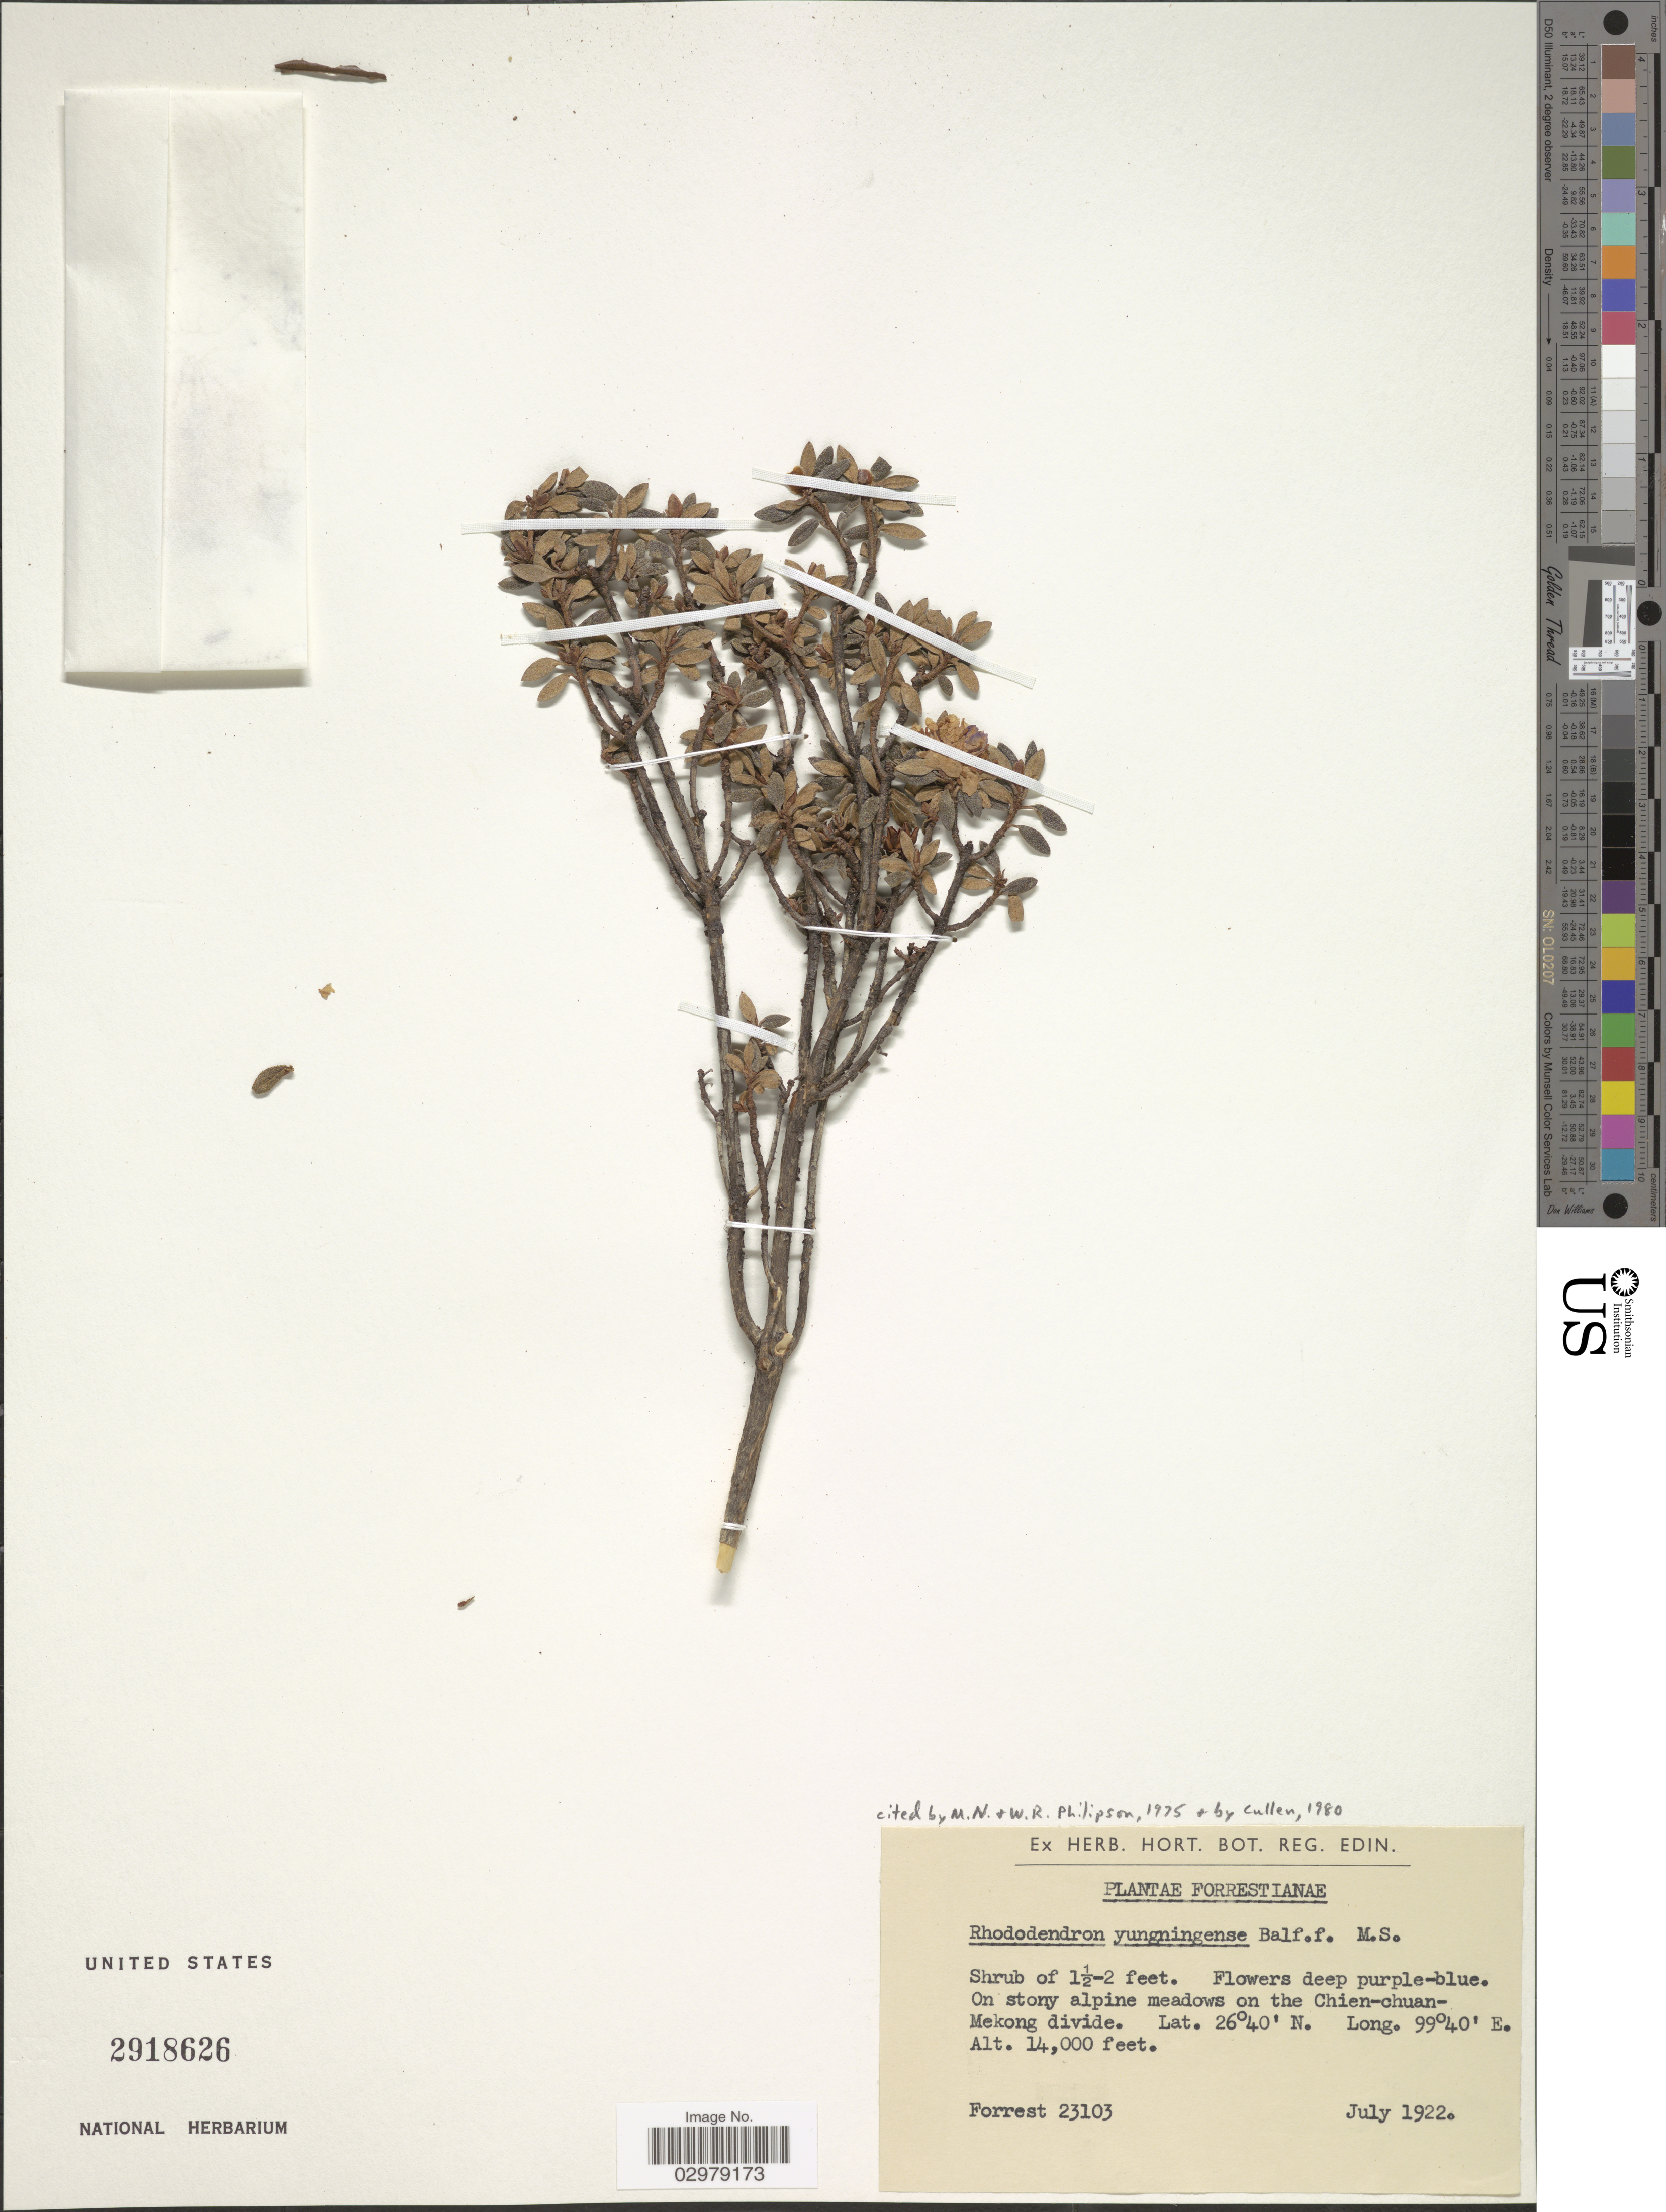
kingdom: Plantae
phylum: Tracheophyta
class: Magnoliopsida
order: Ericales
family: Ericaceae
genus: Rhododendron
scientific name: Rhododendron yungningense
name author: Balf. f. ex Hutch.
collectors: -. Forrest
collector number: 23103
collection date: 1922-07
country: China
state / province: Yunnan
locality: On stony alpine meadows on the Chien-chuan-Mekong divide.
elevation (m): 4267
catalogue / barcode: US 2918626